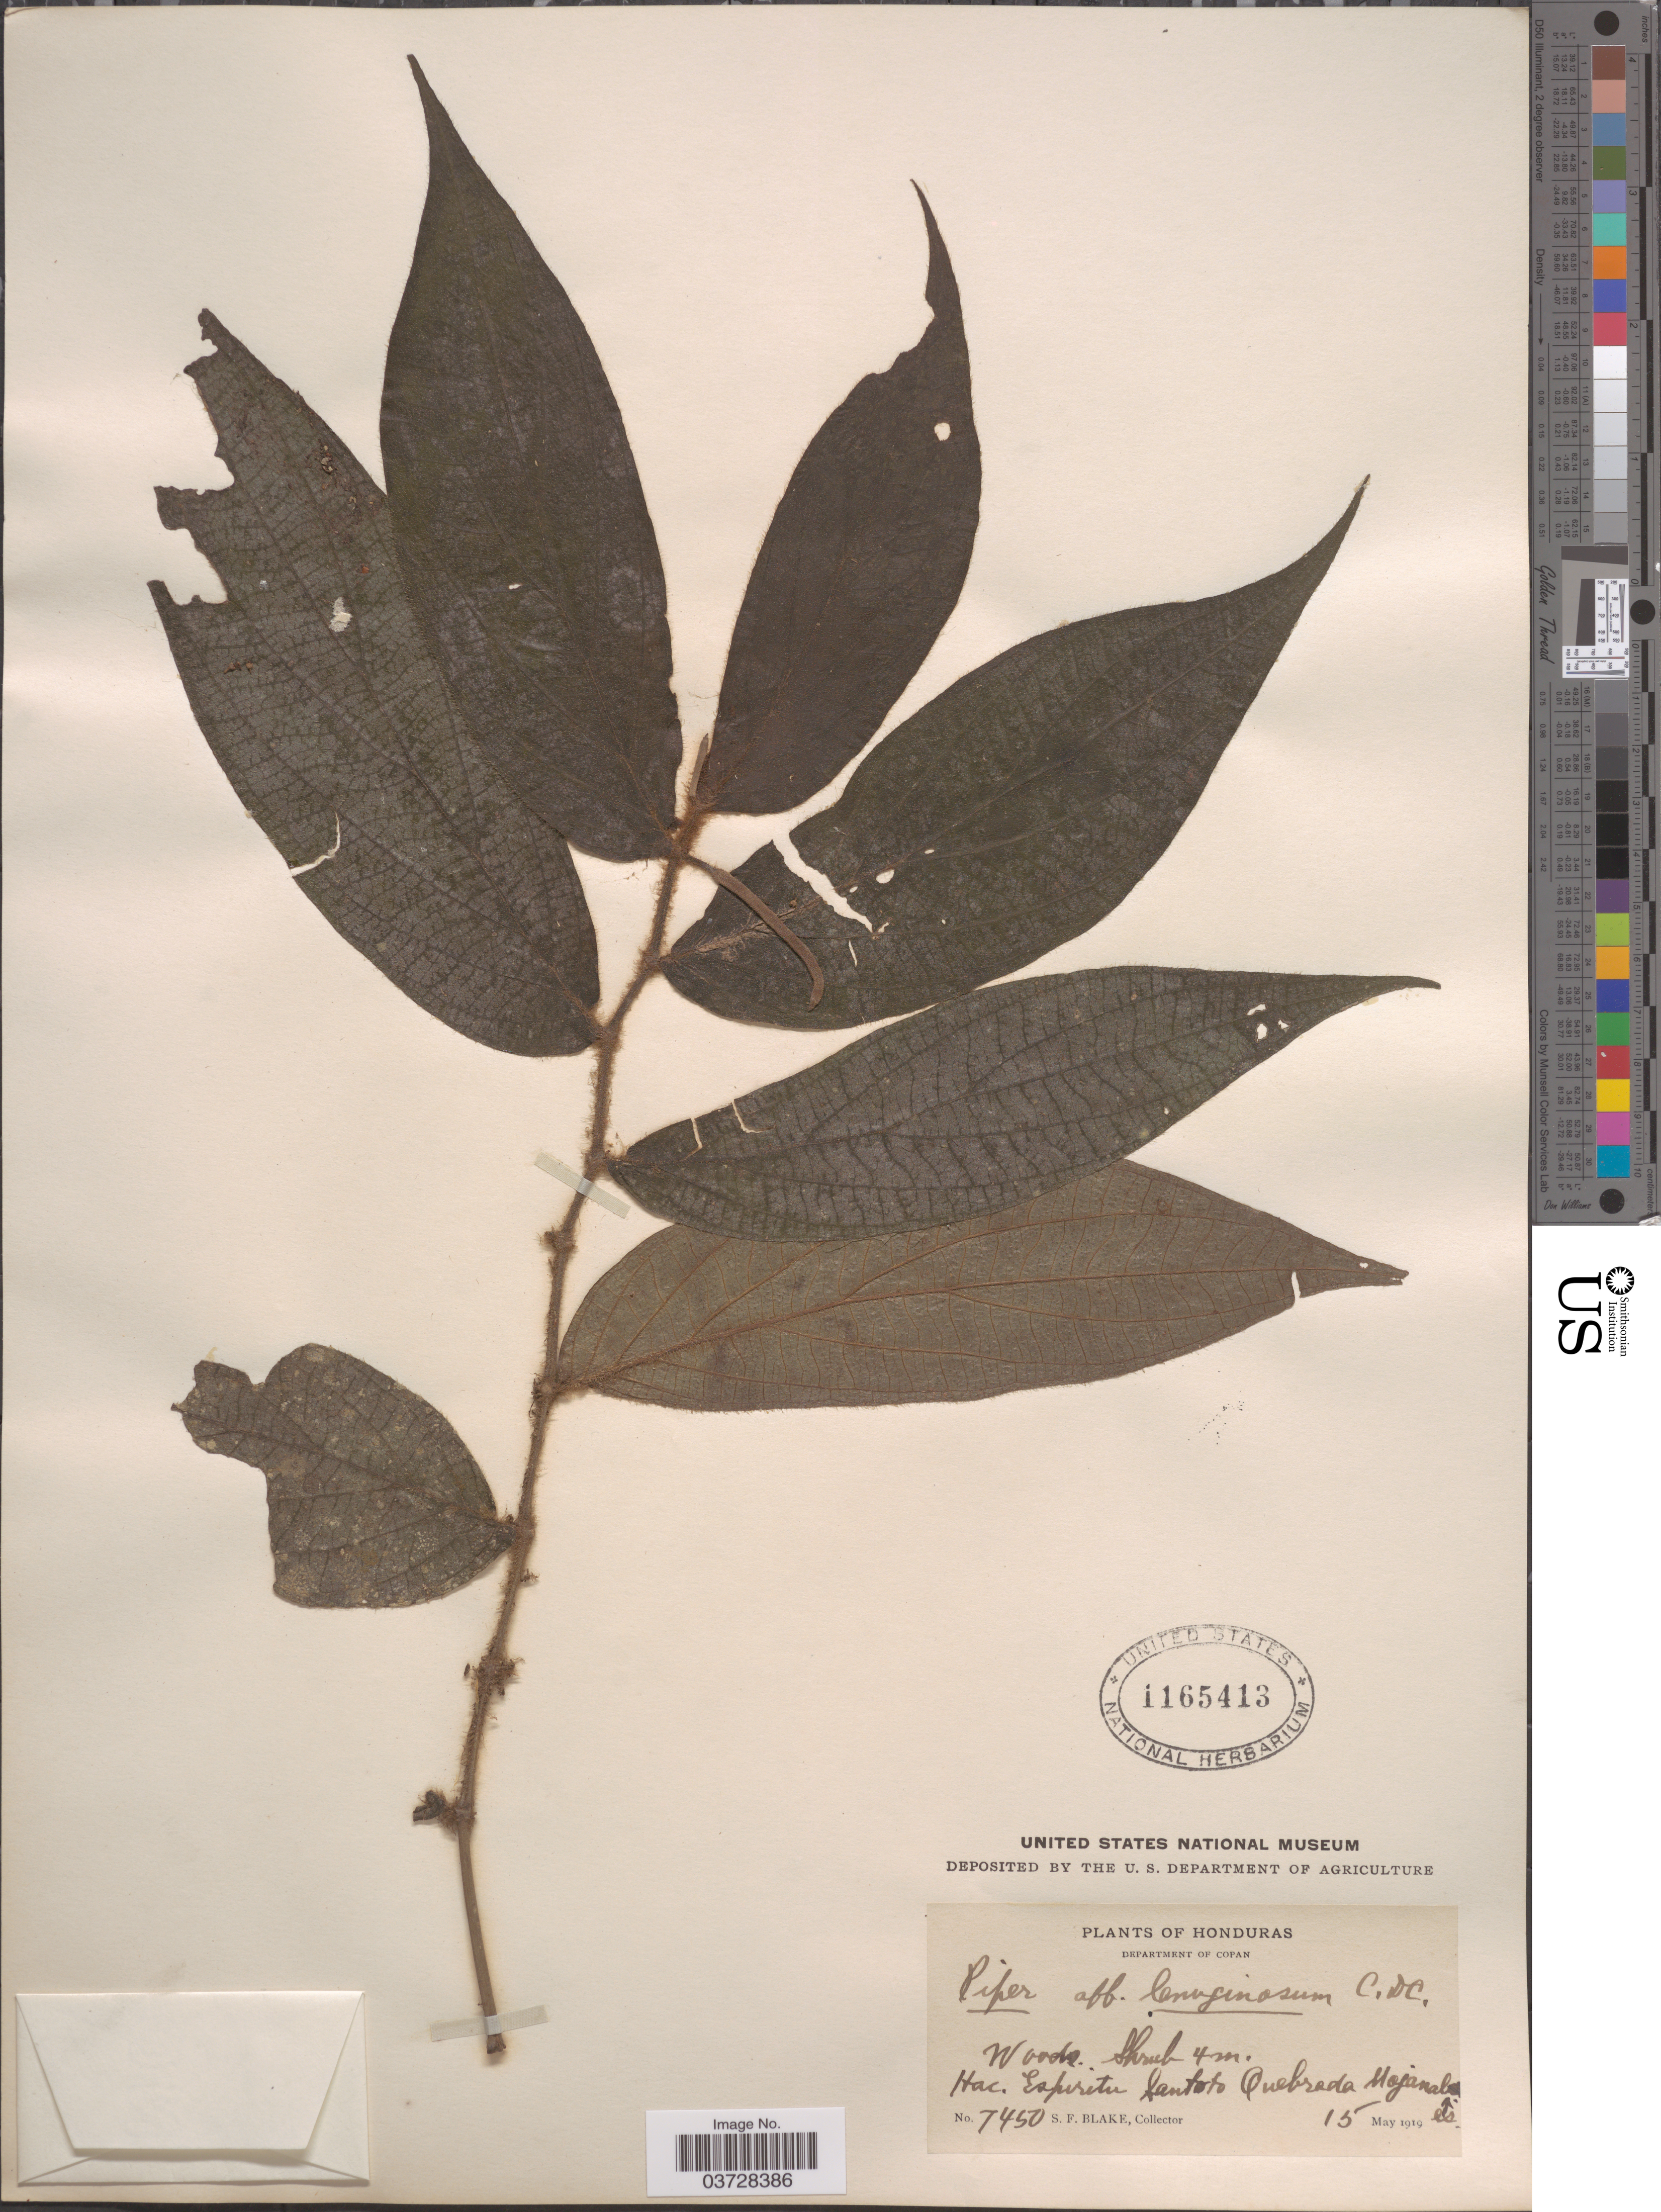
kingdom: Plantae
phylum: Tracheophyta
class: Magnoliopsida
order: Piperales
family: Piperaceae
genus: Piper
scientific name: Piper lanuginosum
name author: C. DC. in Pittier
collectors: S. Blake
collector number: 7450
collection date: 1919-05-15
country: Honduras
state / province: Copan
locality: Department of Copan. Hac. Espiritu Santo to Quebrada Mojanales.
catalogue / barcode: US 1165413